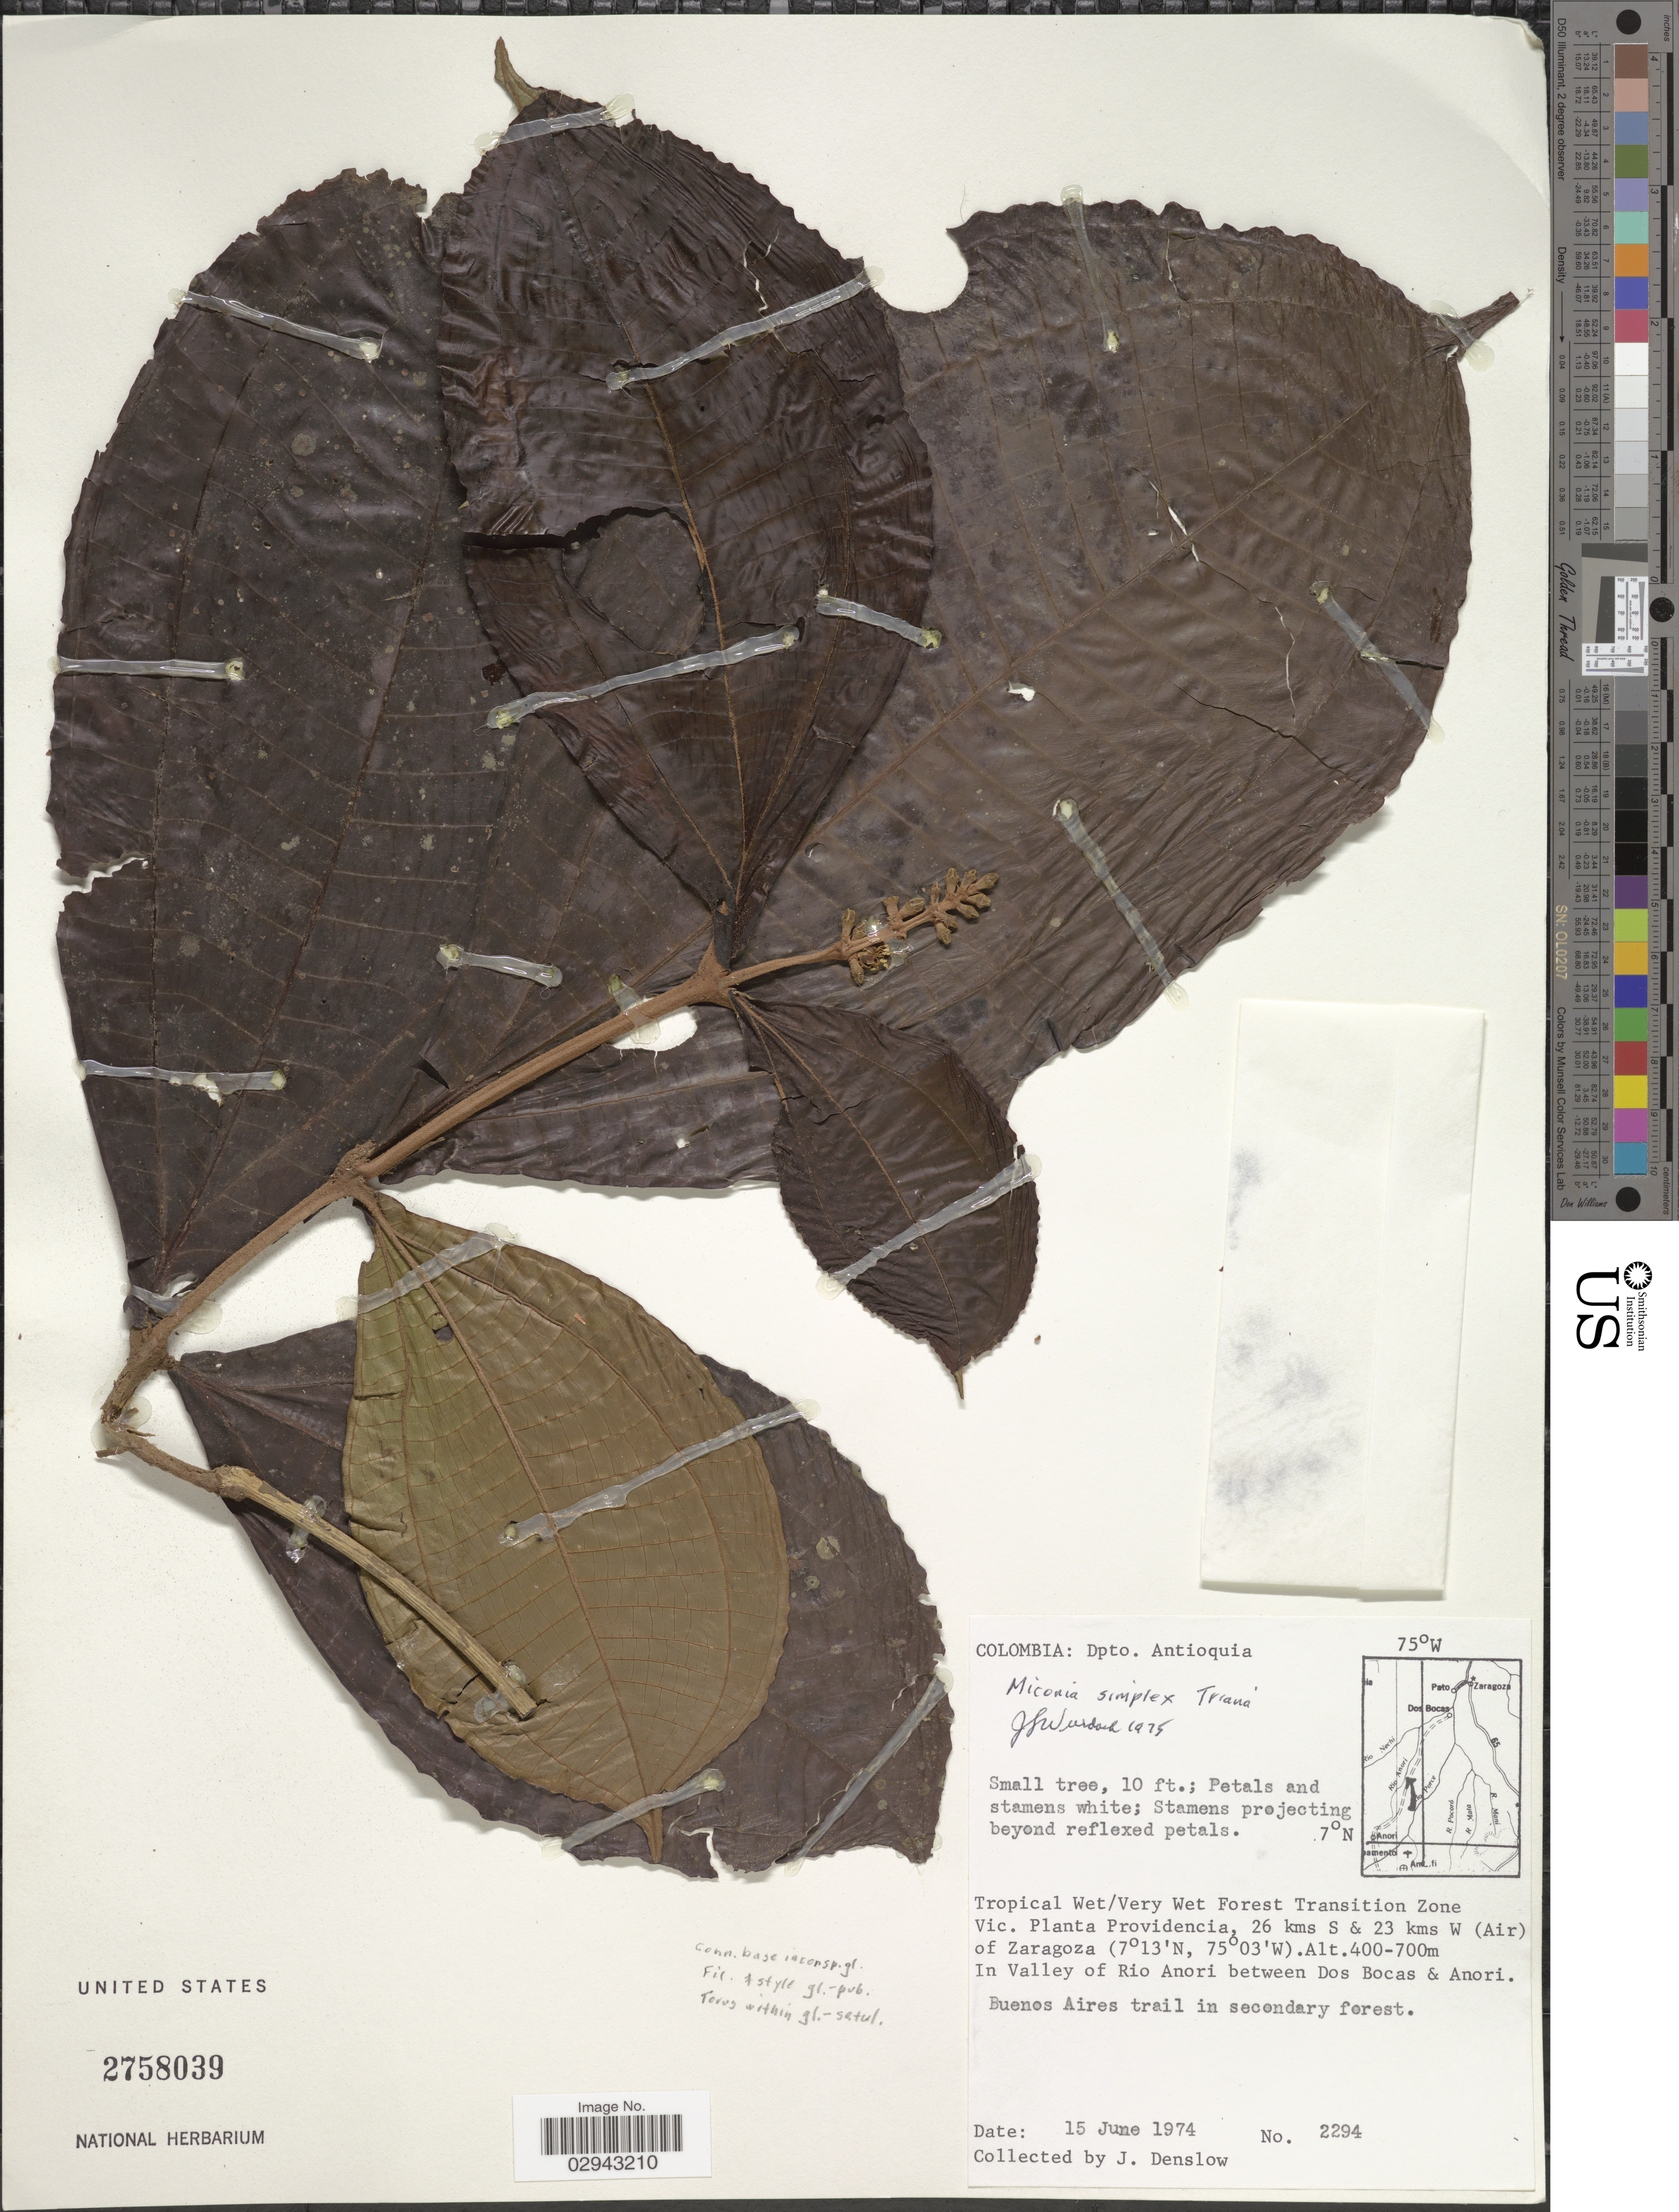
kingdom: Plantae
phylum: Tracheophyta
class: Magnoliopsida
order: Myrtales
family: Melastomataceae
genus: Miconia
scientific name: Miconia simplex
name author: Triana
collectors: J. Denslow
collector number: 2294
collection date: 1974-06-15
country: Colombia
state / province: Antioquia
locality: Dpto. Antioquia. Tropical Wet/Very Wet Forest Transition Zone. Vic. Planta Providencia, 26 kms S & 23 kms W (Air) of Zaragoza. In Valley of Rio Anori between Dos Bocas & Anori. Buenos Aires trail in secondary forest.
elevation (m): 400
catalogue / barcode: US 2758039